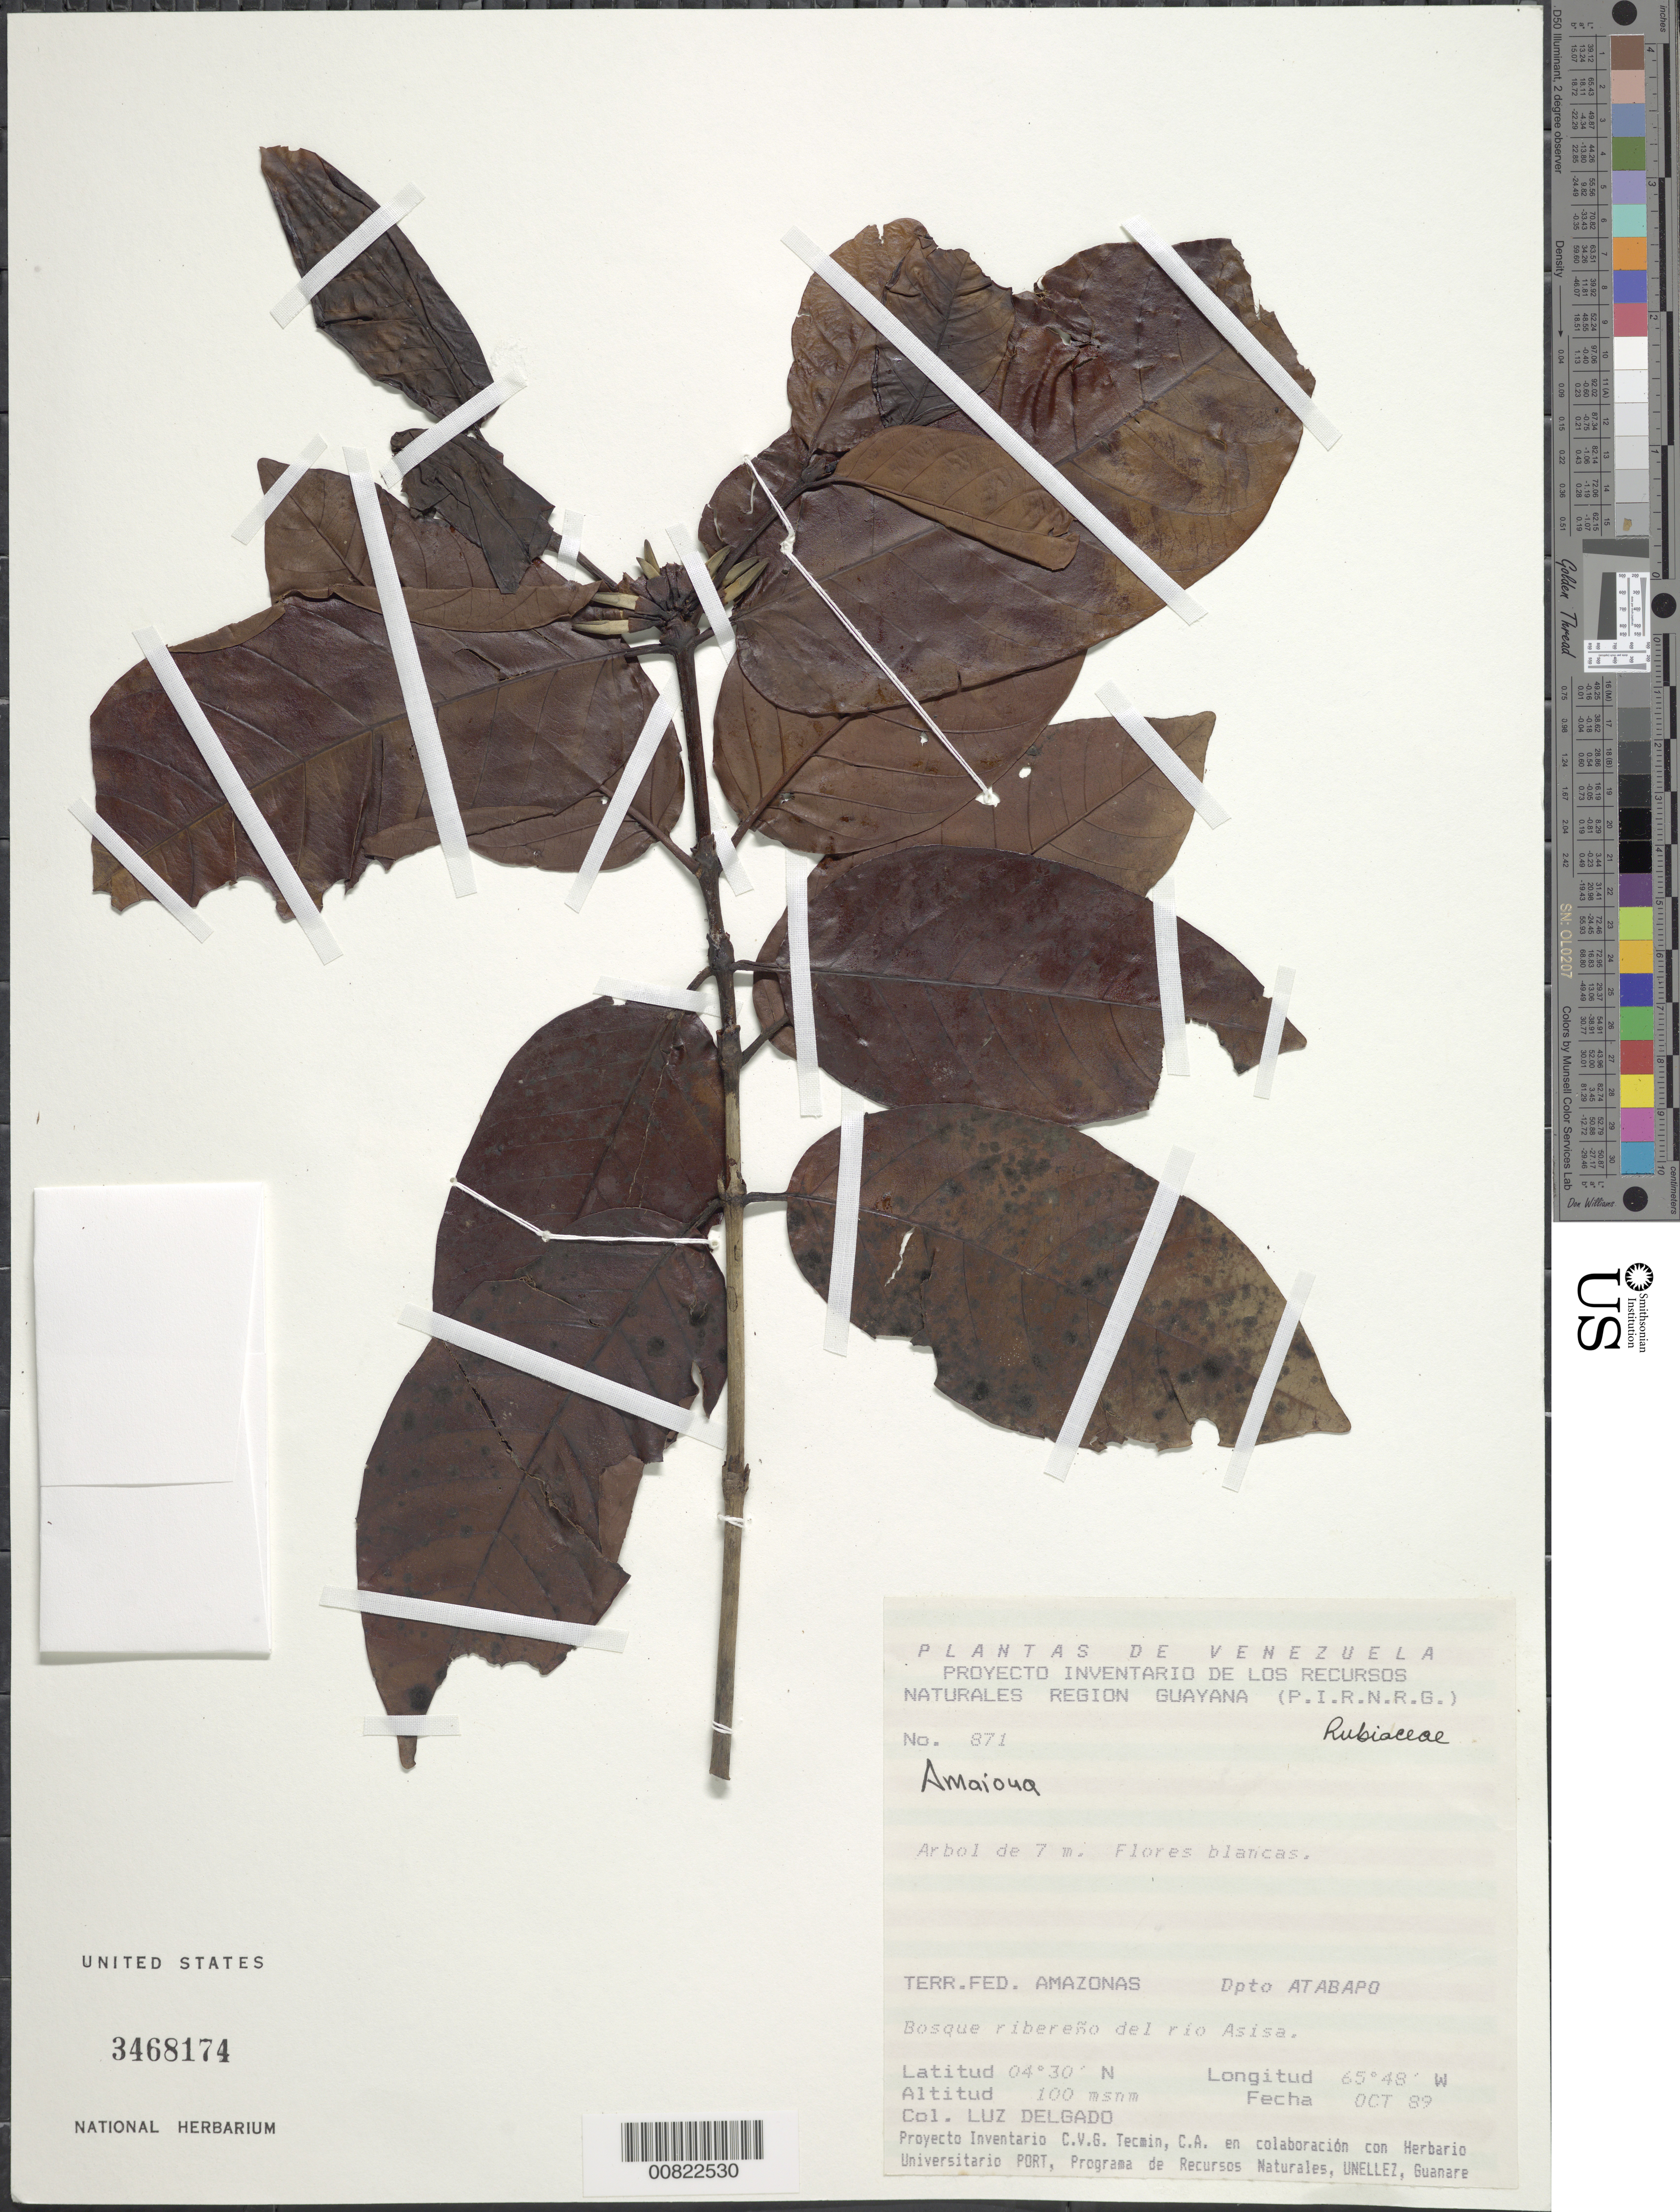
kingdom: Plantae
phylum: Tracheophyta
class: Magnoliopsida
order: Gentianales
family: Rubiaceae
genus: Amaioua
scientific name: Amaioua sp.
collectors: L. Delgado V.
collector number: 871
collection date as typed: Oct-89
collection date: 1989-10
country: Venezuela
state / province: Amazonas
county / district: Atabapo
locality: Río Asisa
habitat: Bosque ribereño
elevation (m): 100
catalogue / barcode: US 3468174